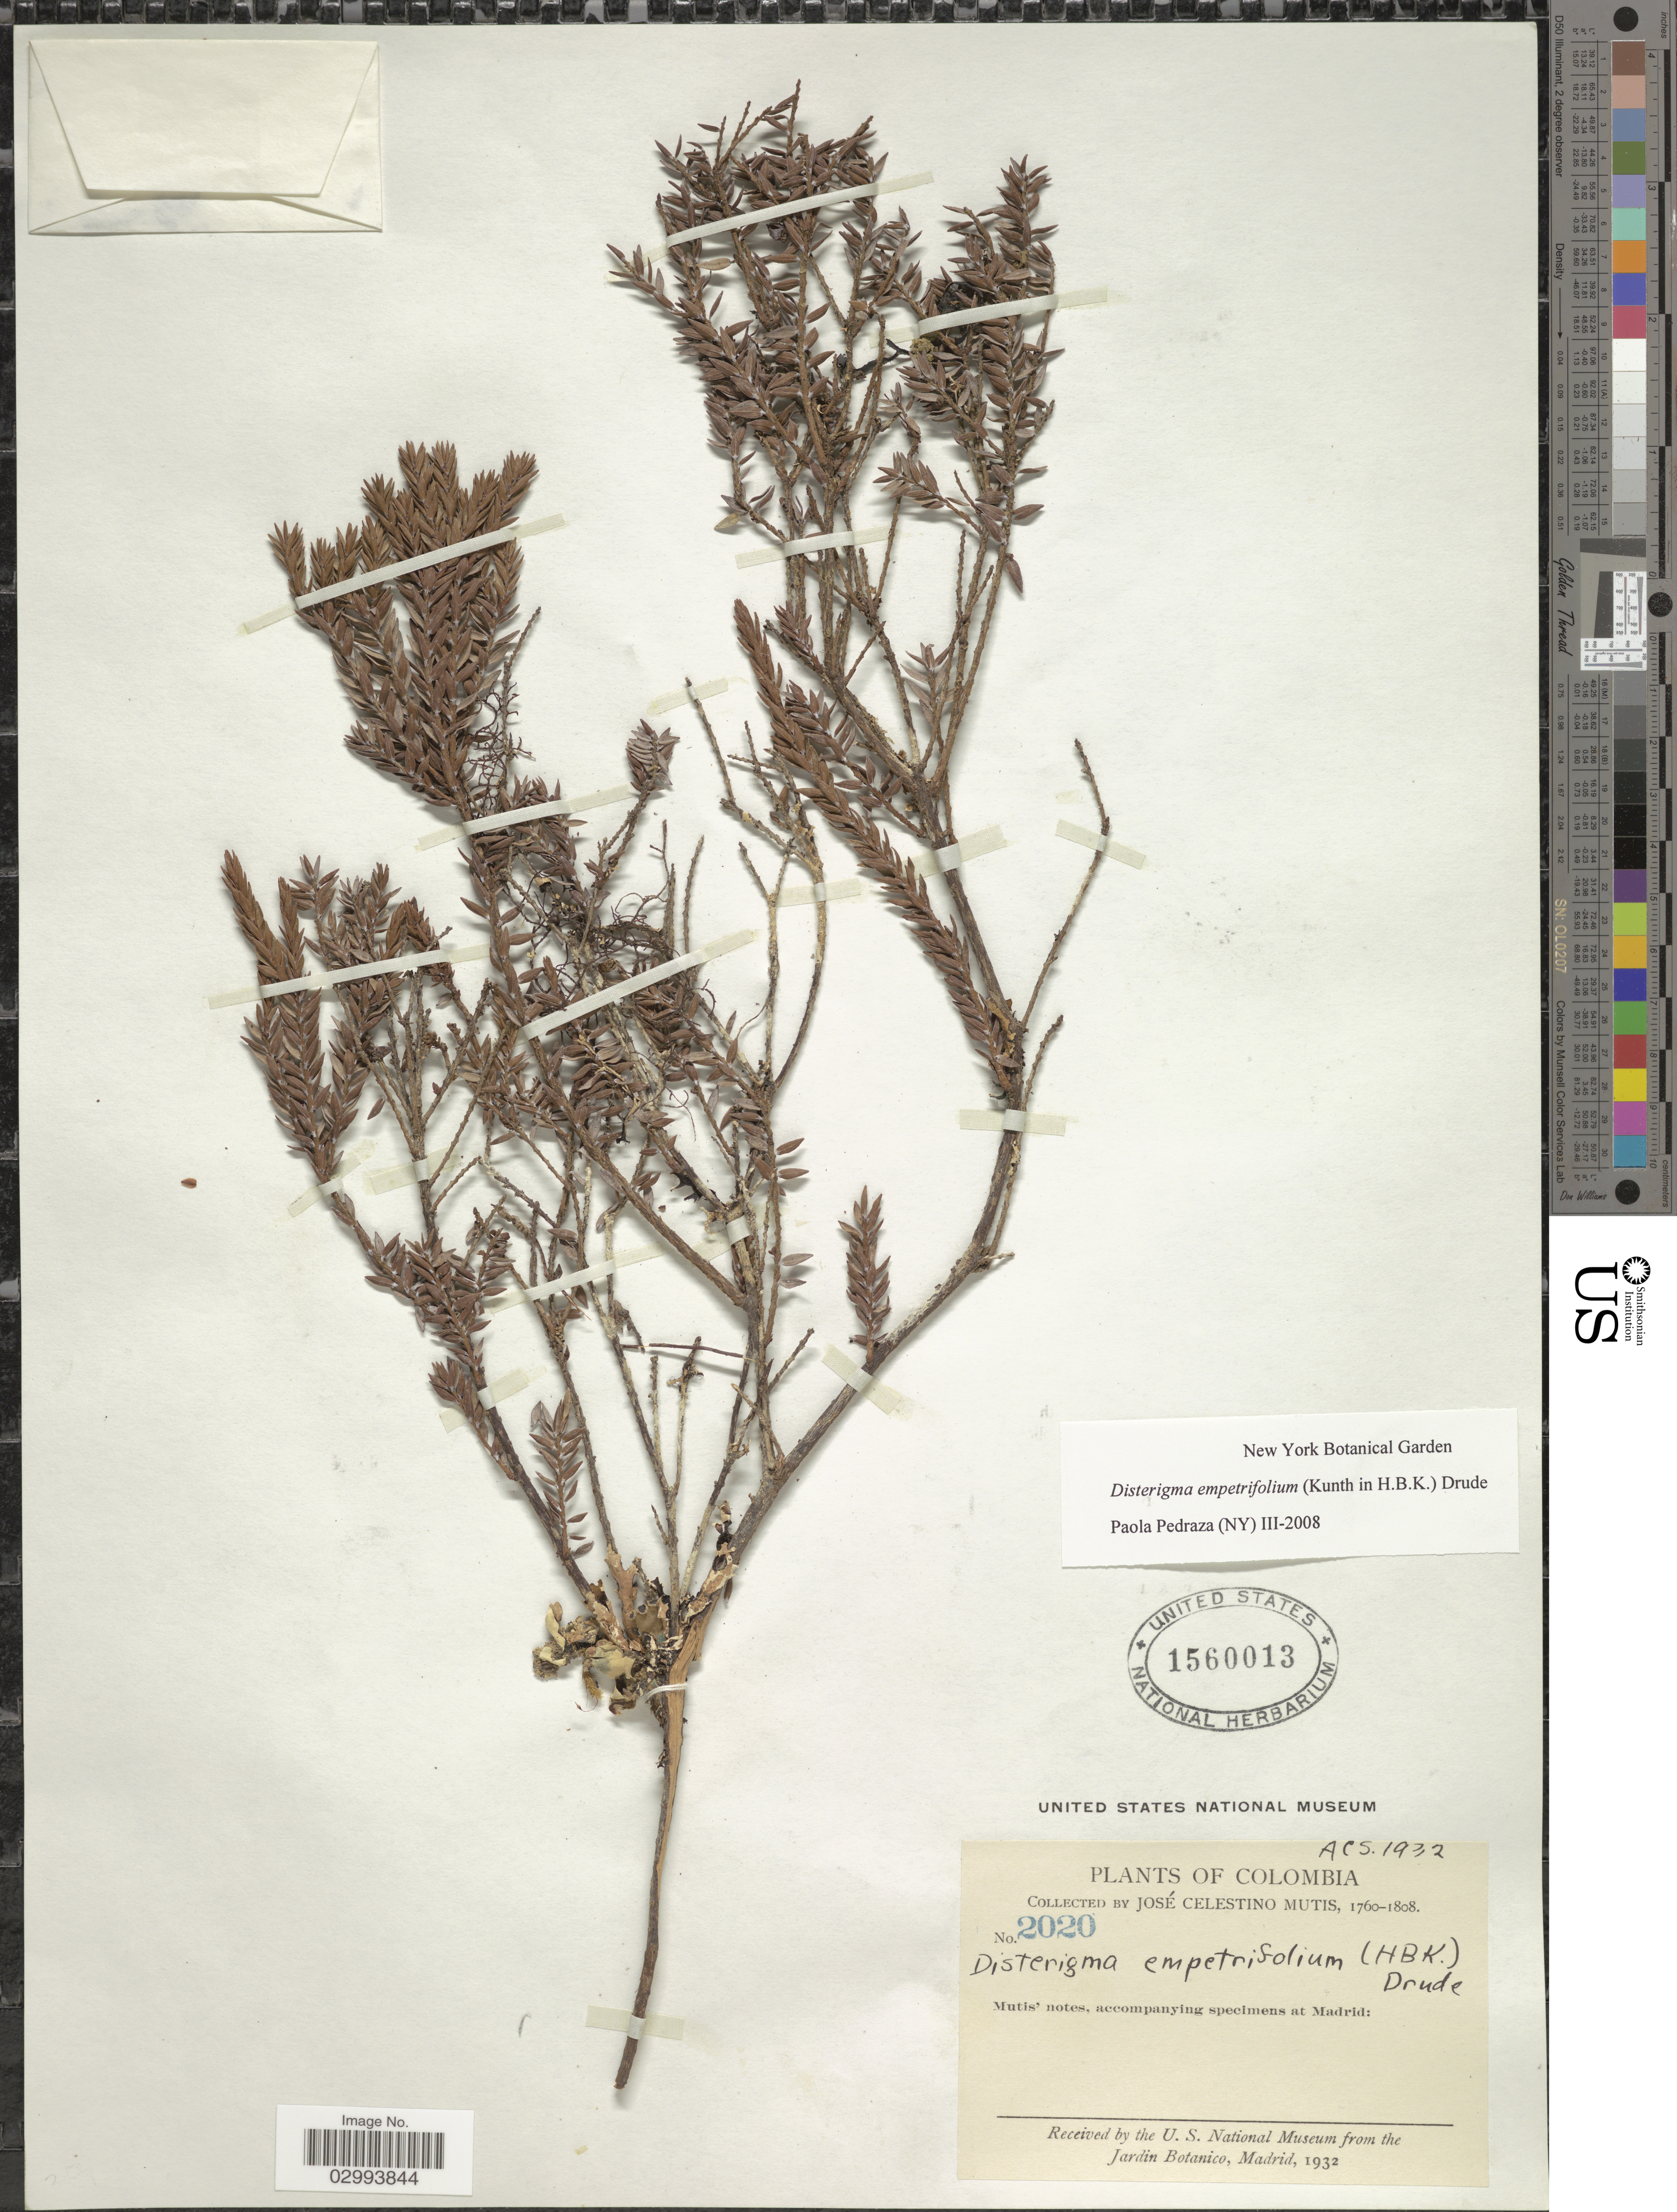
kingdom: Plantae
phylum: Tracheophyta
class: Magnoliopsida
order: Ericales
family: Ericaceae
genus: Disterigma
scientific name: Disterigma empetrifolium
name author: (Kunth) Drude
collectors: J. C. B. Mutis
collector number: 2020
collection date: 1760/1808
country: Colombia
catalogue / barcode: US 1560013